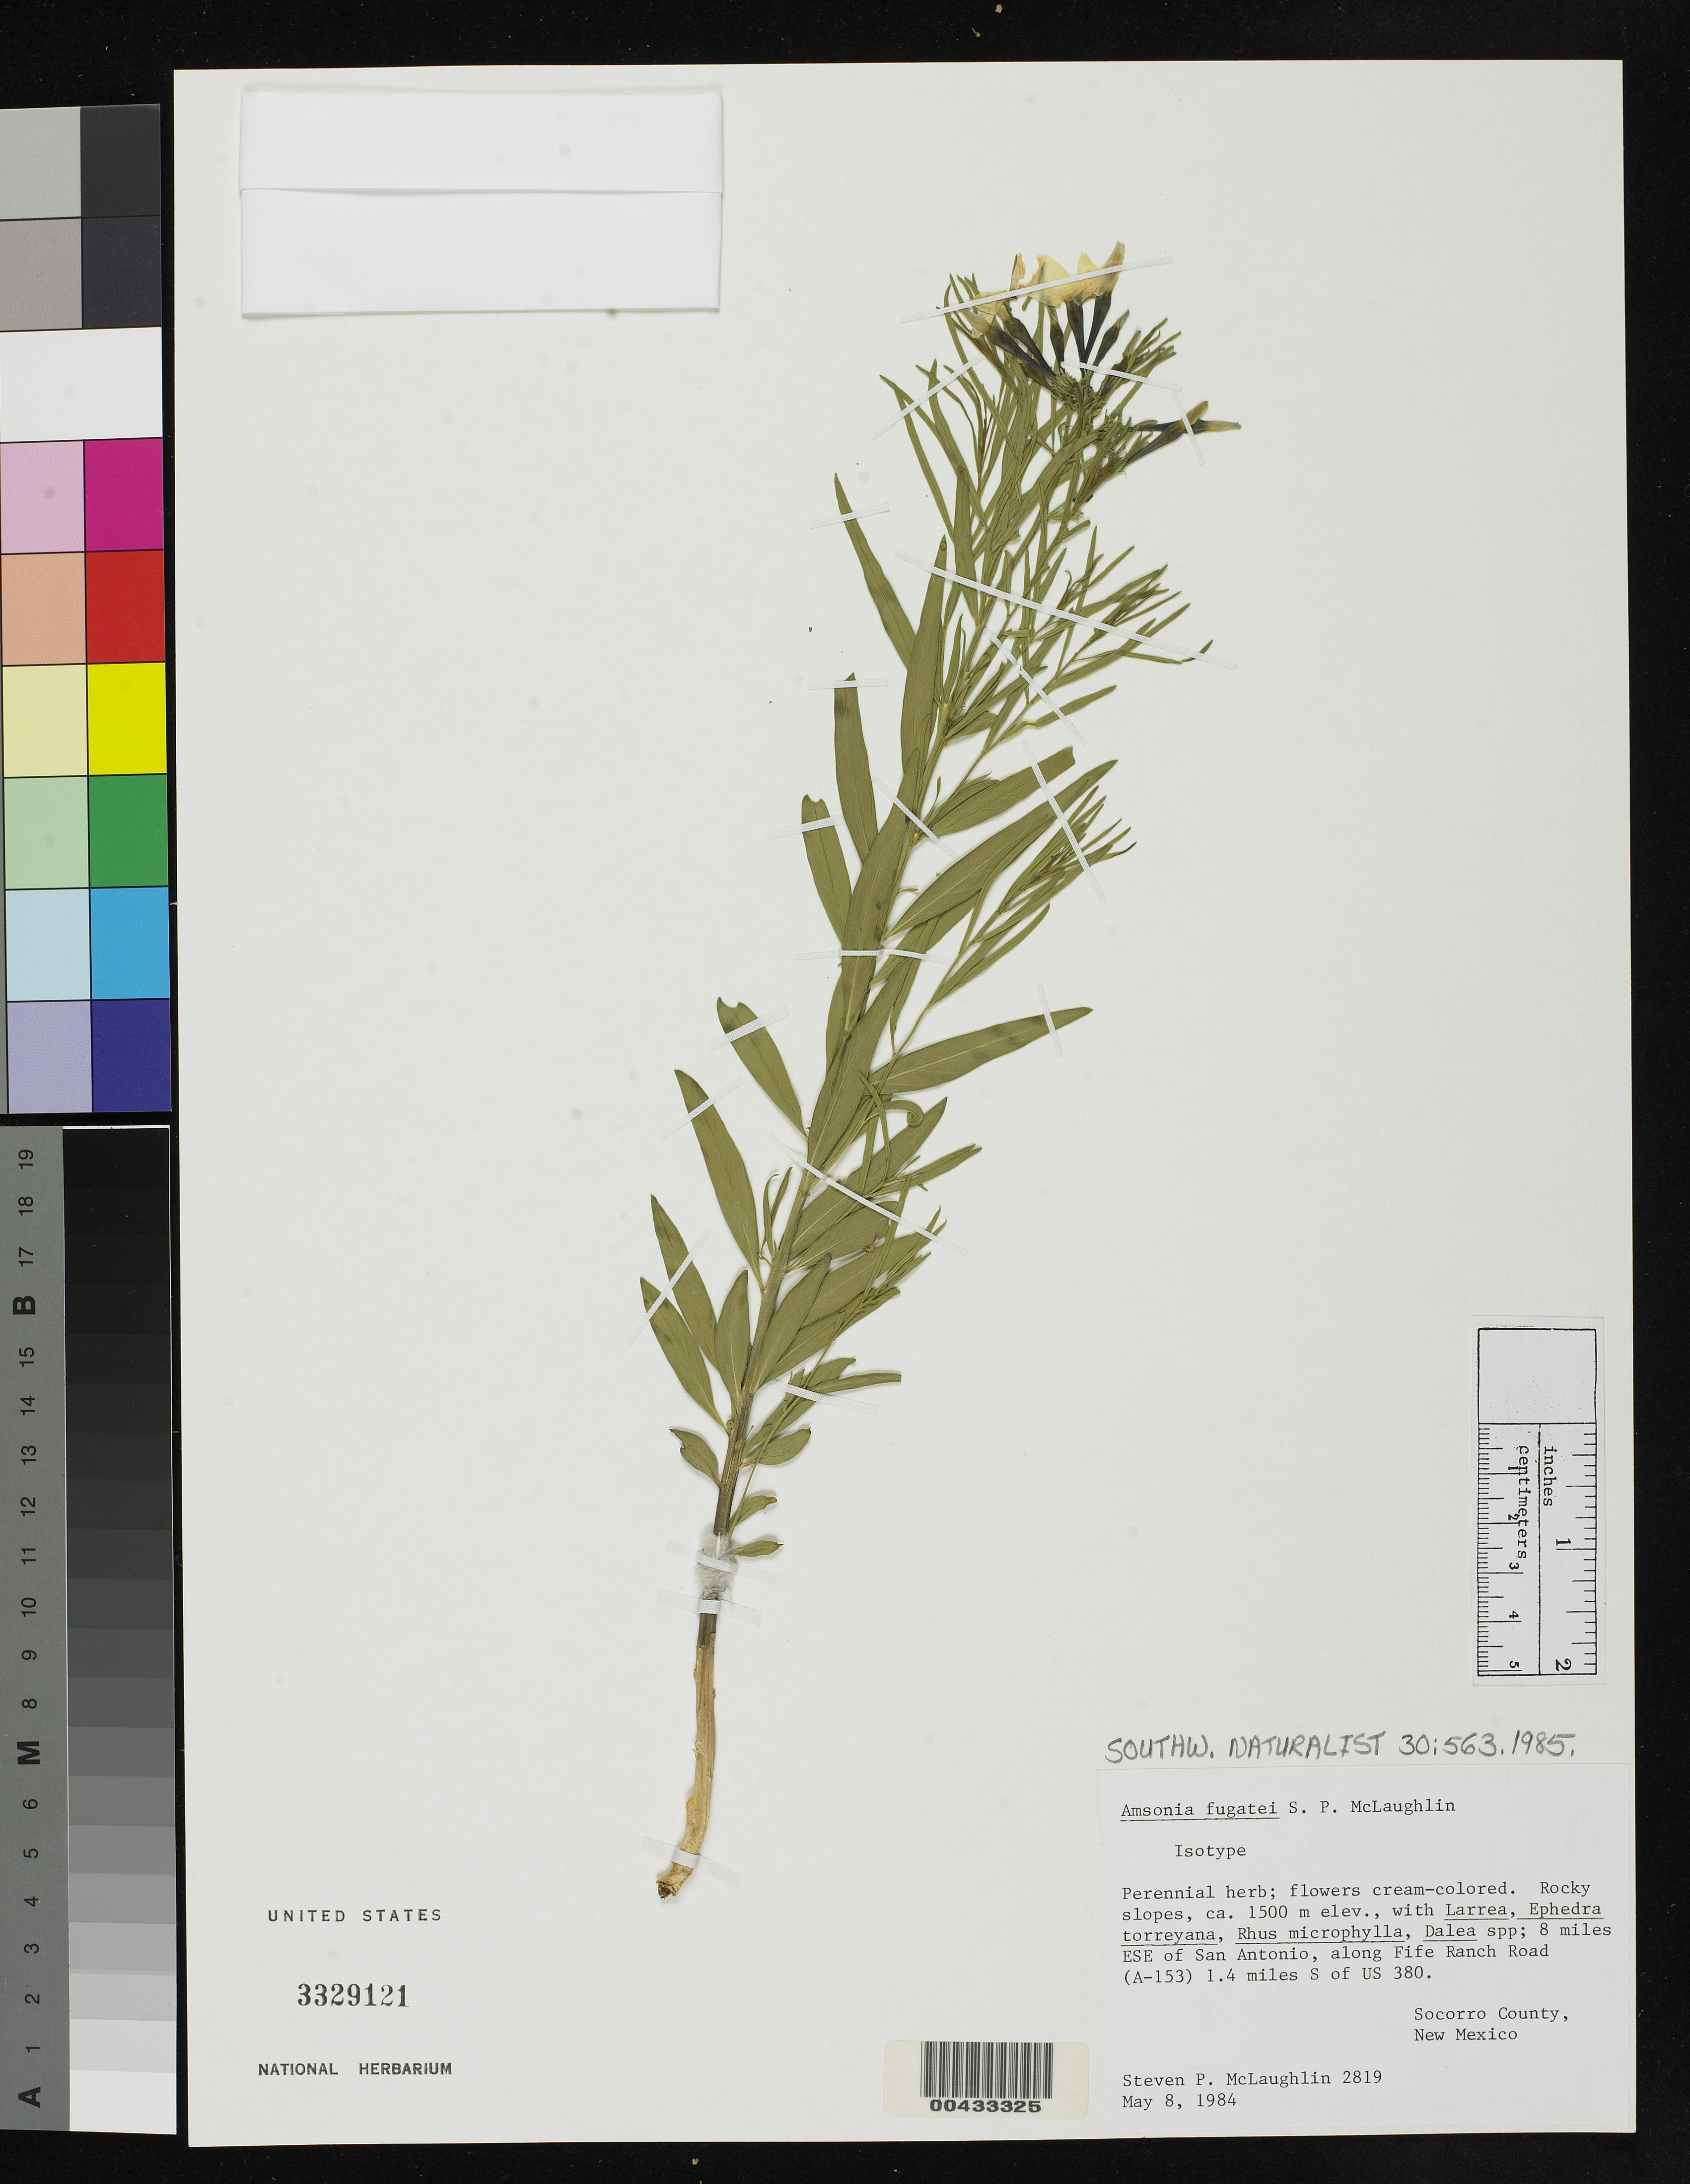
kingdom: Plantae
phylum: Tracheophyta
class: Magnoliopsida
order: Gentianales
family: Apocynaceae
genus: Amsonia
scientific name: Amsonia fugatei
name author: McLaughlin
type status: Isotype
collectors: S. McLaughlin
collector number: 2819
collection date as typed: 08 May 1984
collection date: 1984-05-08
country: United States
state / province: New Mexico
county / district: Socorro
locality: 8 mi ESE of San Antonio, along Fife Ranch Road (1-153), 1.4 mi S of US 380.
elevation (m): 1500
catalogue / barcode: US 3329121